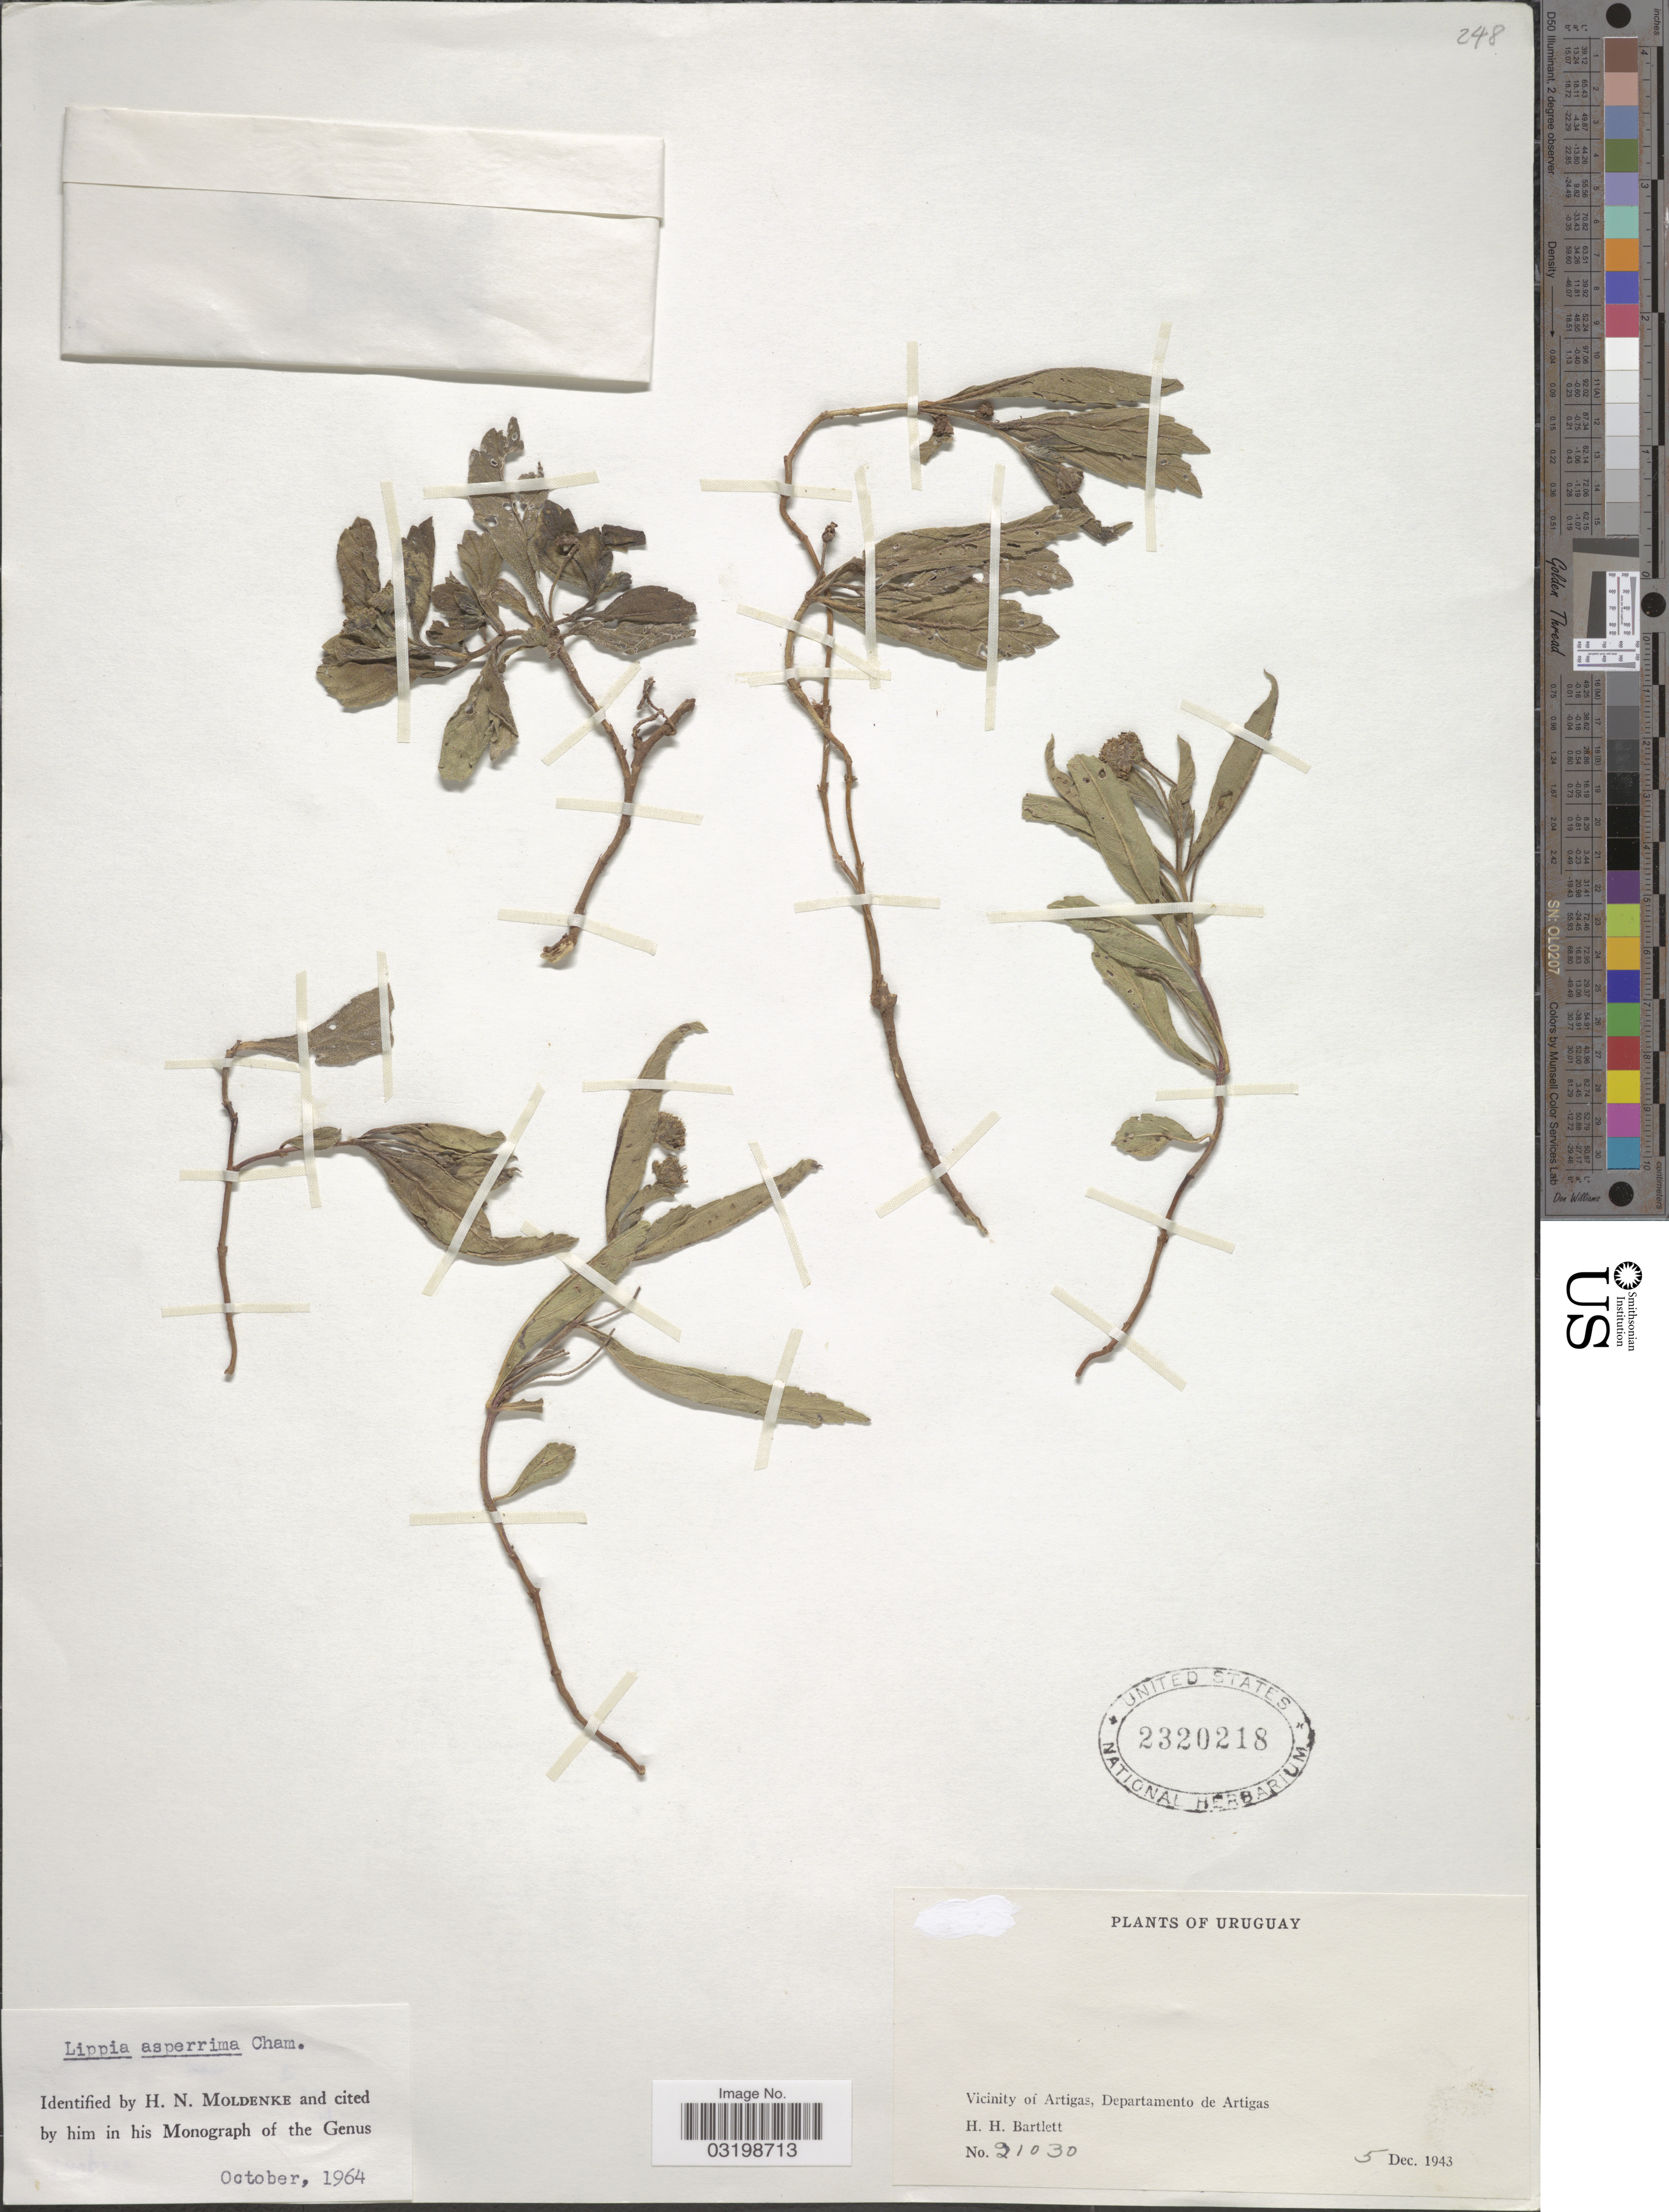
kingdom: Plantae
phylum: Tracheophyta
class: Magnoliopsida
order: Lamiales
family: Verbenaceae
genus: Lippia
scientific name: Lippia morongii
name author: Kuntze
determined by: Mirra, Fabiana, (SI), Instituto de Botanica Darwinion (ARGENTINA)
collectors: H. H. Bartlett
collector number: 21030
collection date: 1943-12-05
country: Uruguay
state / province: Artigas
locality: Vicinity of Artigas, Departamento de Artigas.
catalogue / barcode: US 2320218